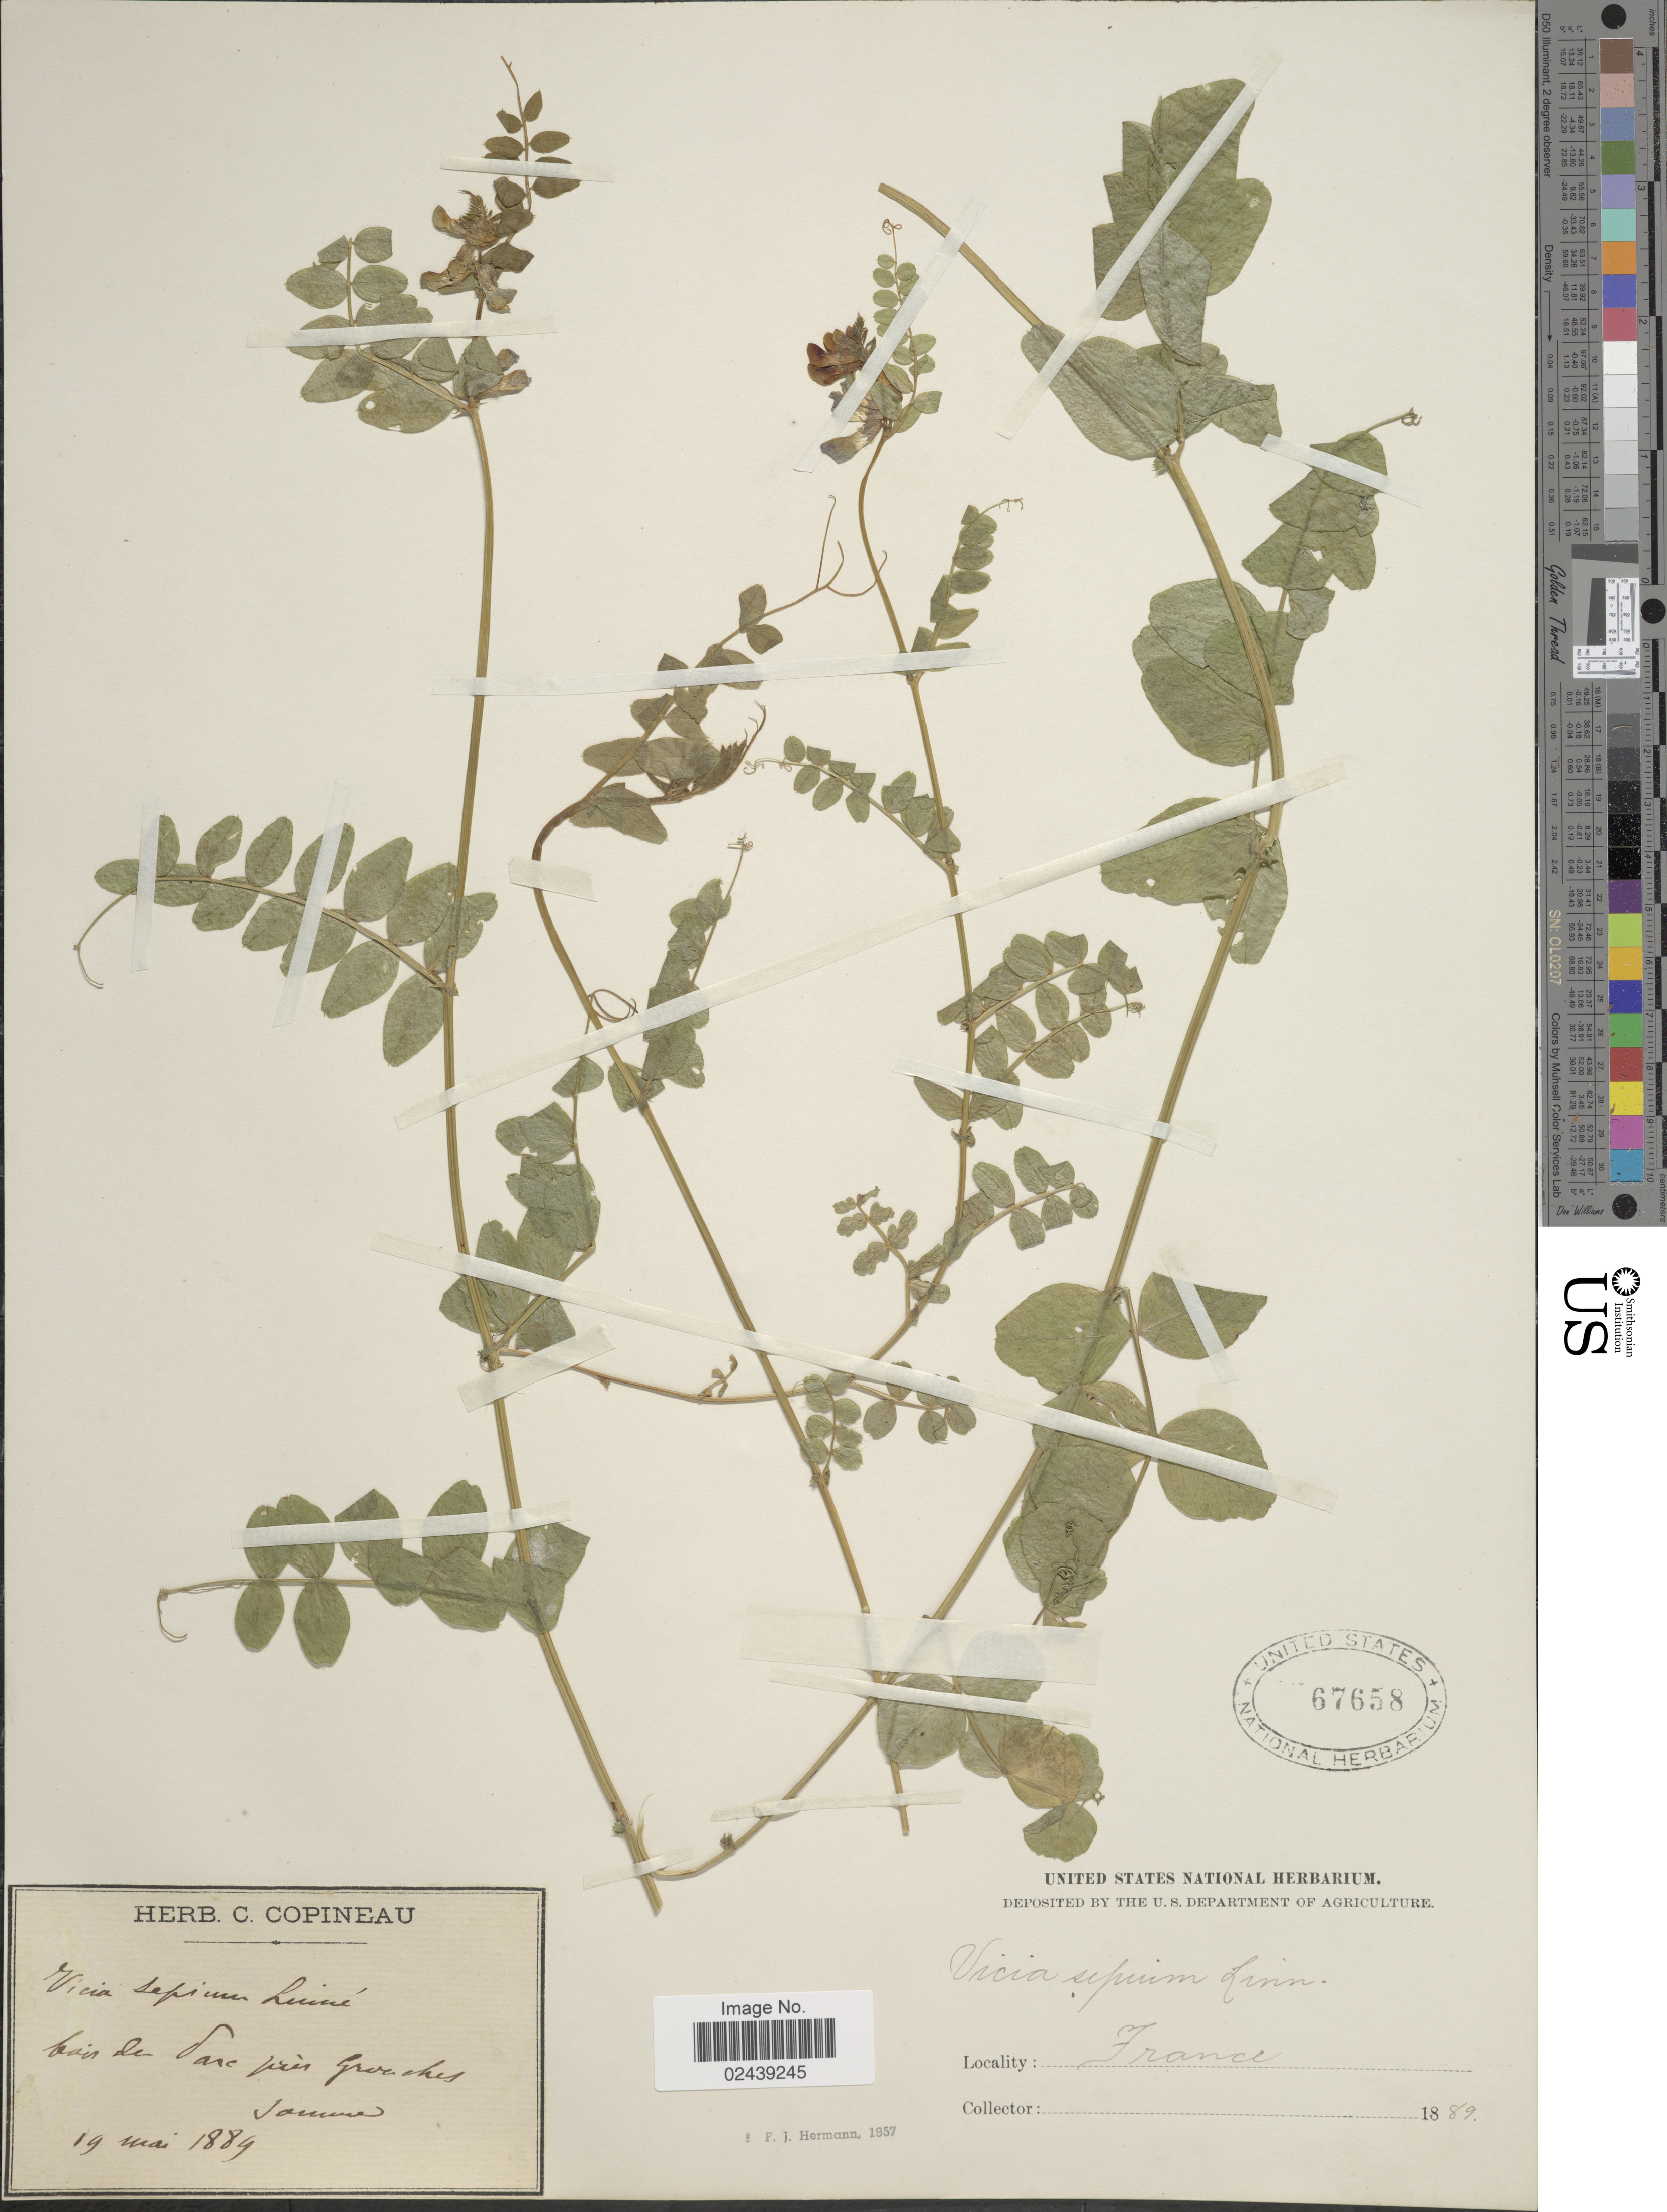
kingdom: Plantae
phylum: Tracheophyta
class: Magnoliopsida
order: Fabales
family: Fabaceae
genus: Vicia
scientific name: Vicia sepium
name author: L.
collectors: ex herb. C. Copineau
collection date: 1889-05-19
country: France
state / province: Hauts-de-France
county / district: Somme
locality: Bois de Parc près Grouches, Somme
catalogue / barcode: US 67658